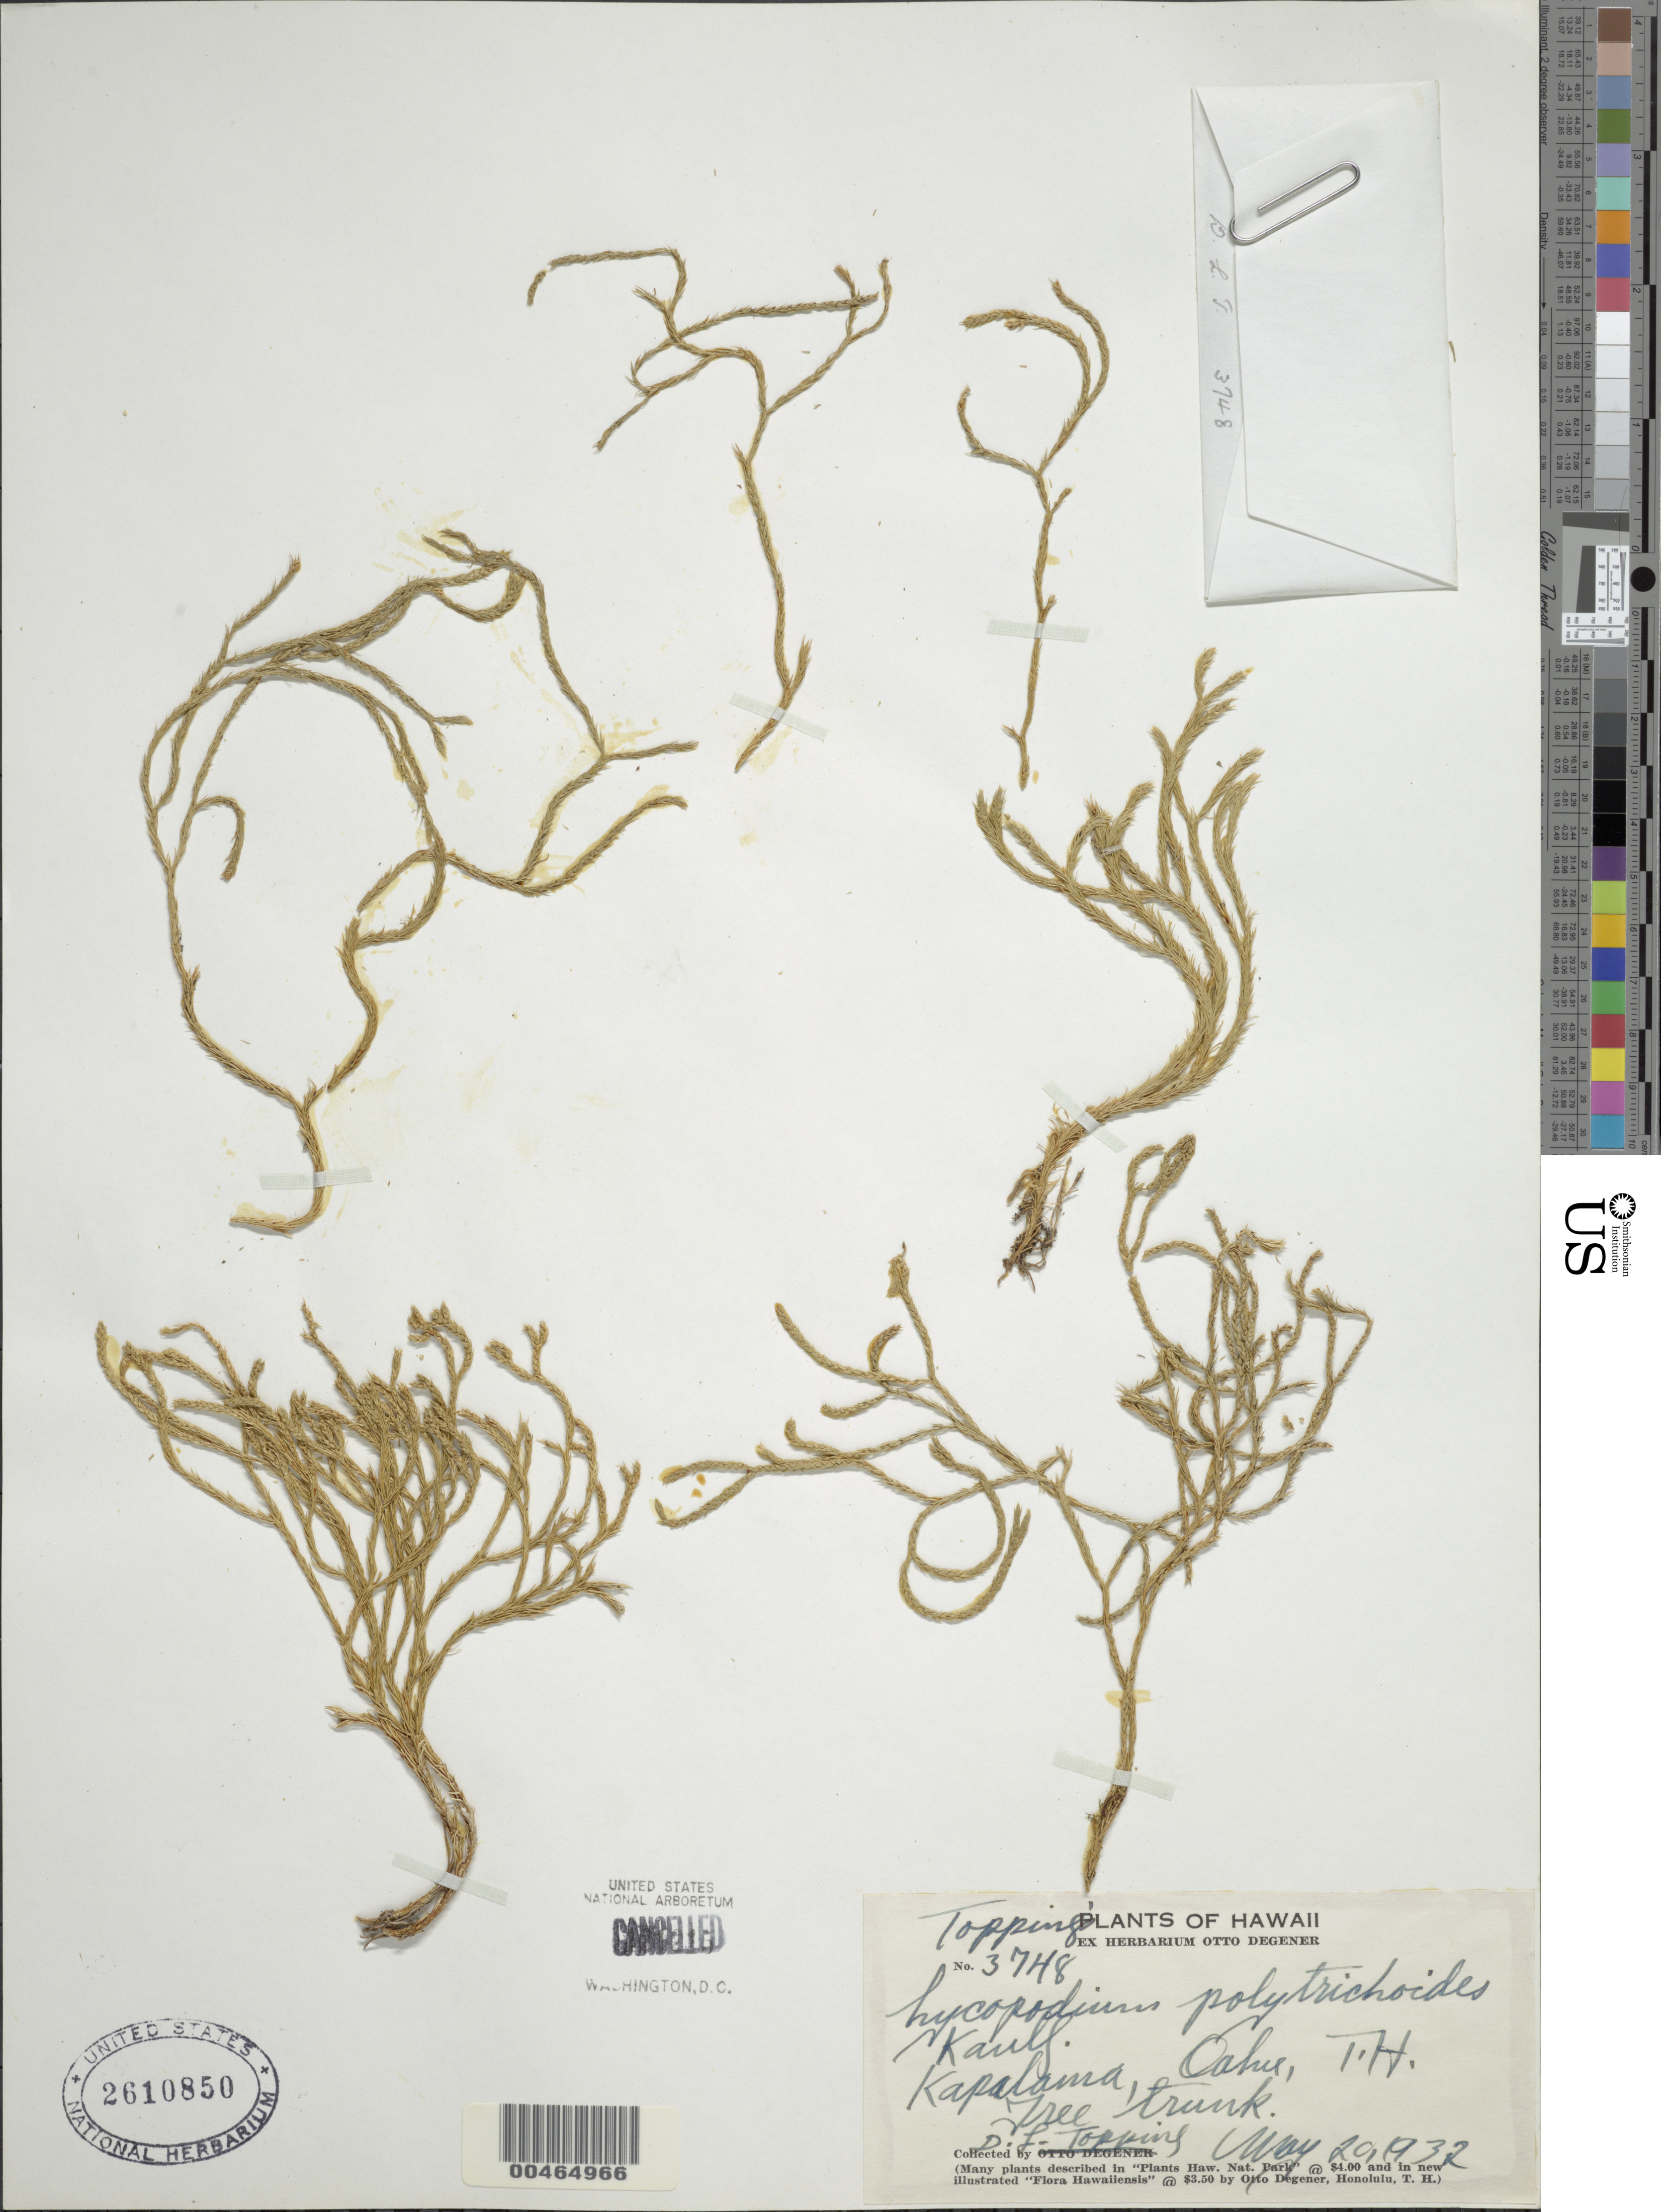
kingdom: Plantae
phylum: Tracheophyta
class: Lycopodiopsida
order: Lycopodiales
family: Lycopodiaceae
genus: Phlegmariurus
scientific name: Phlegmariurus filiformis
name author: (Sw.) W.H. Wagner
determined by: Field, A. R.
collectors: D. L. Topping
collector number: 3748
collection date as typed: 20 May 1932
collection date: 1932-05-20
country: United States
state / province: Hawaii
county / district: Honolulu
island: Oahu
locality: Kapalama, Oahu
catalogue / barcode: US 2610850